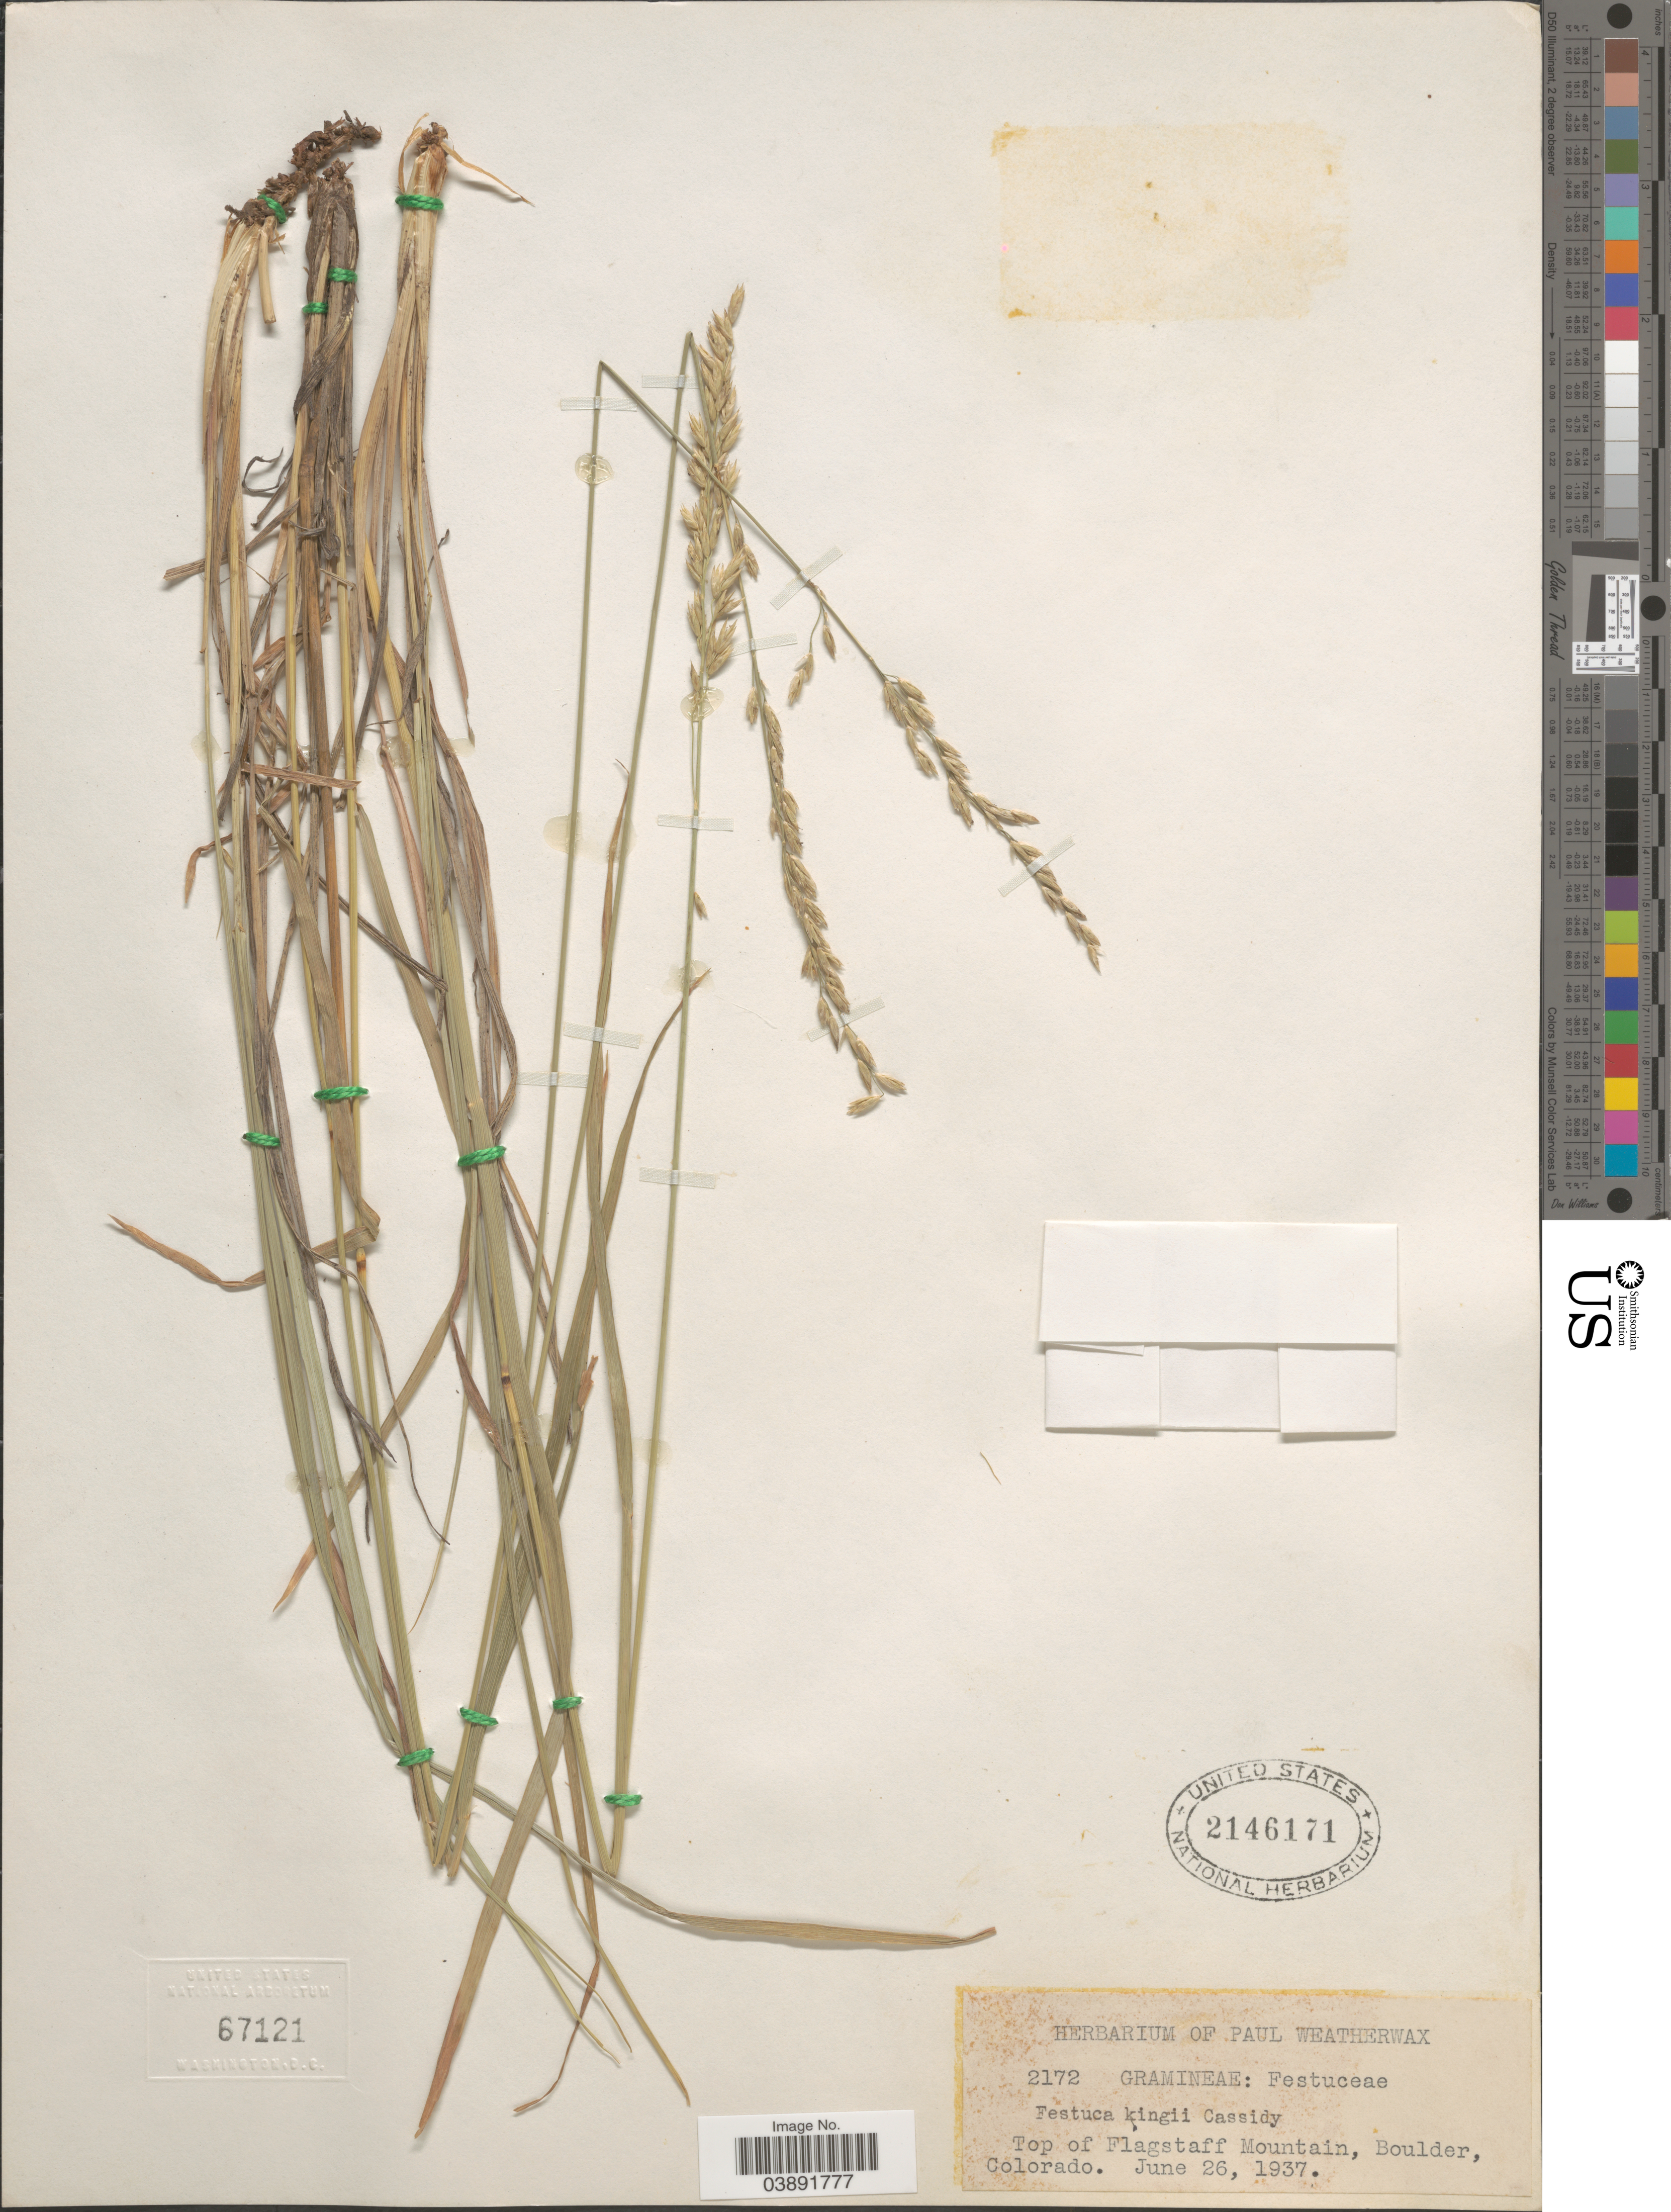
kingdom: Plantae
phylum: Tracheophyta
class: Liliopsida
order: Poales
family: Poaceae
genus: Hesperochloa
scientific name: Hesperochloa kingii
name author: (S. Watson) Rydb.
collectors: Ex herb. Paul Weatherwax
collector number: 2172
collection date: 1937-06-26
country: United States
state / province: Colorado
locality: Top of Flagstaff Mountain, Boulder.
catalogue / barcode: US 2146171